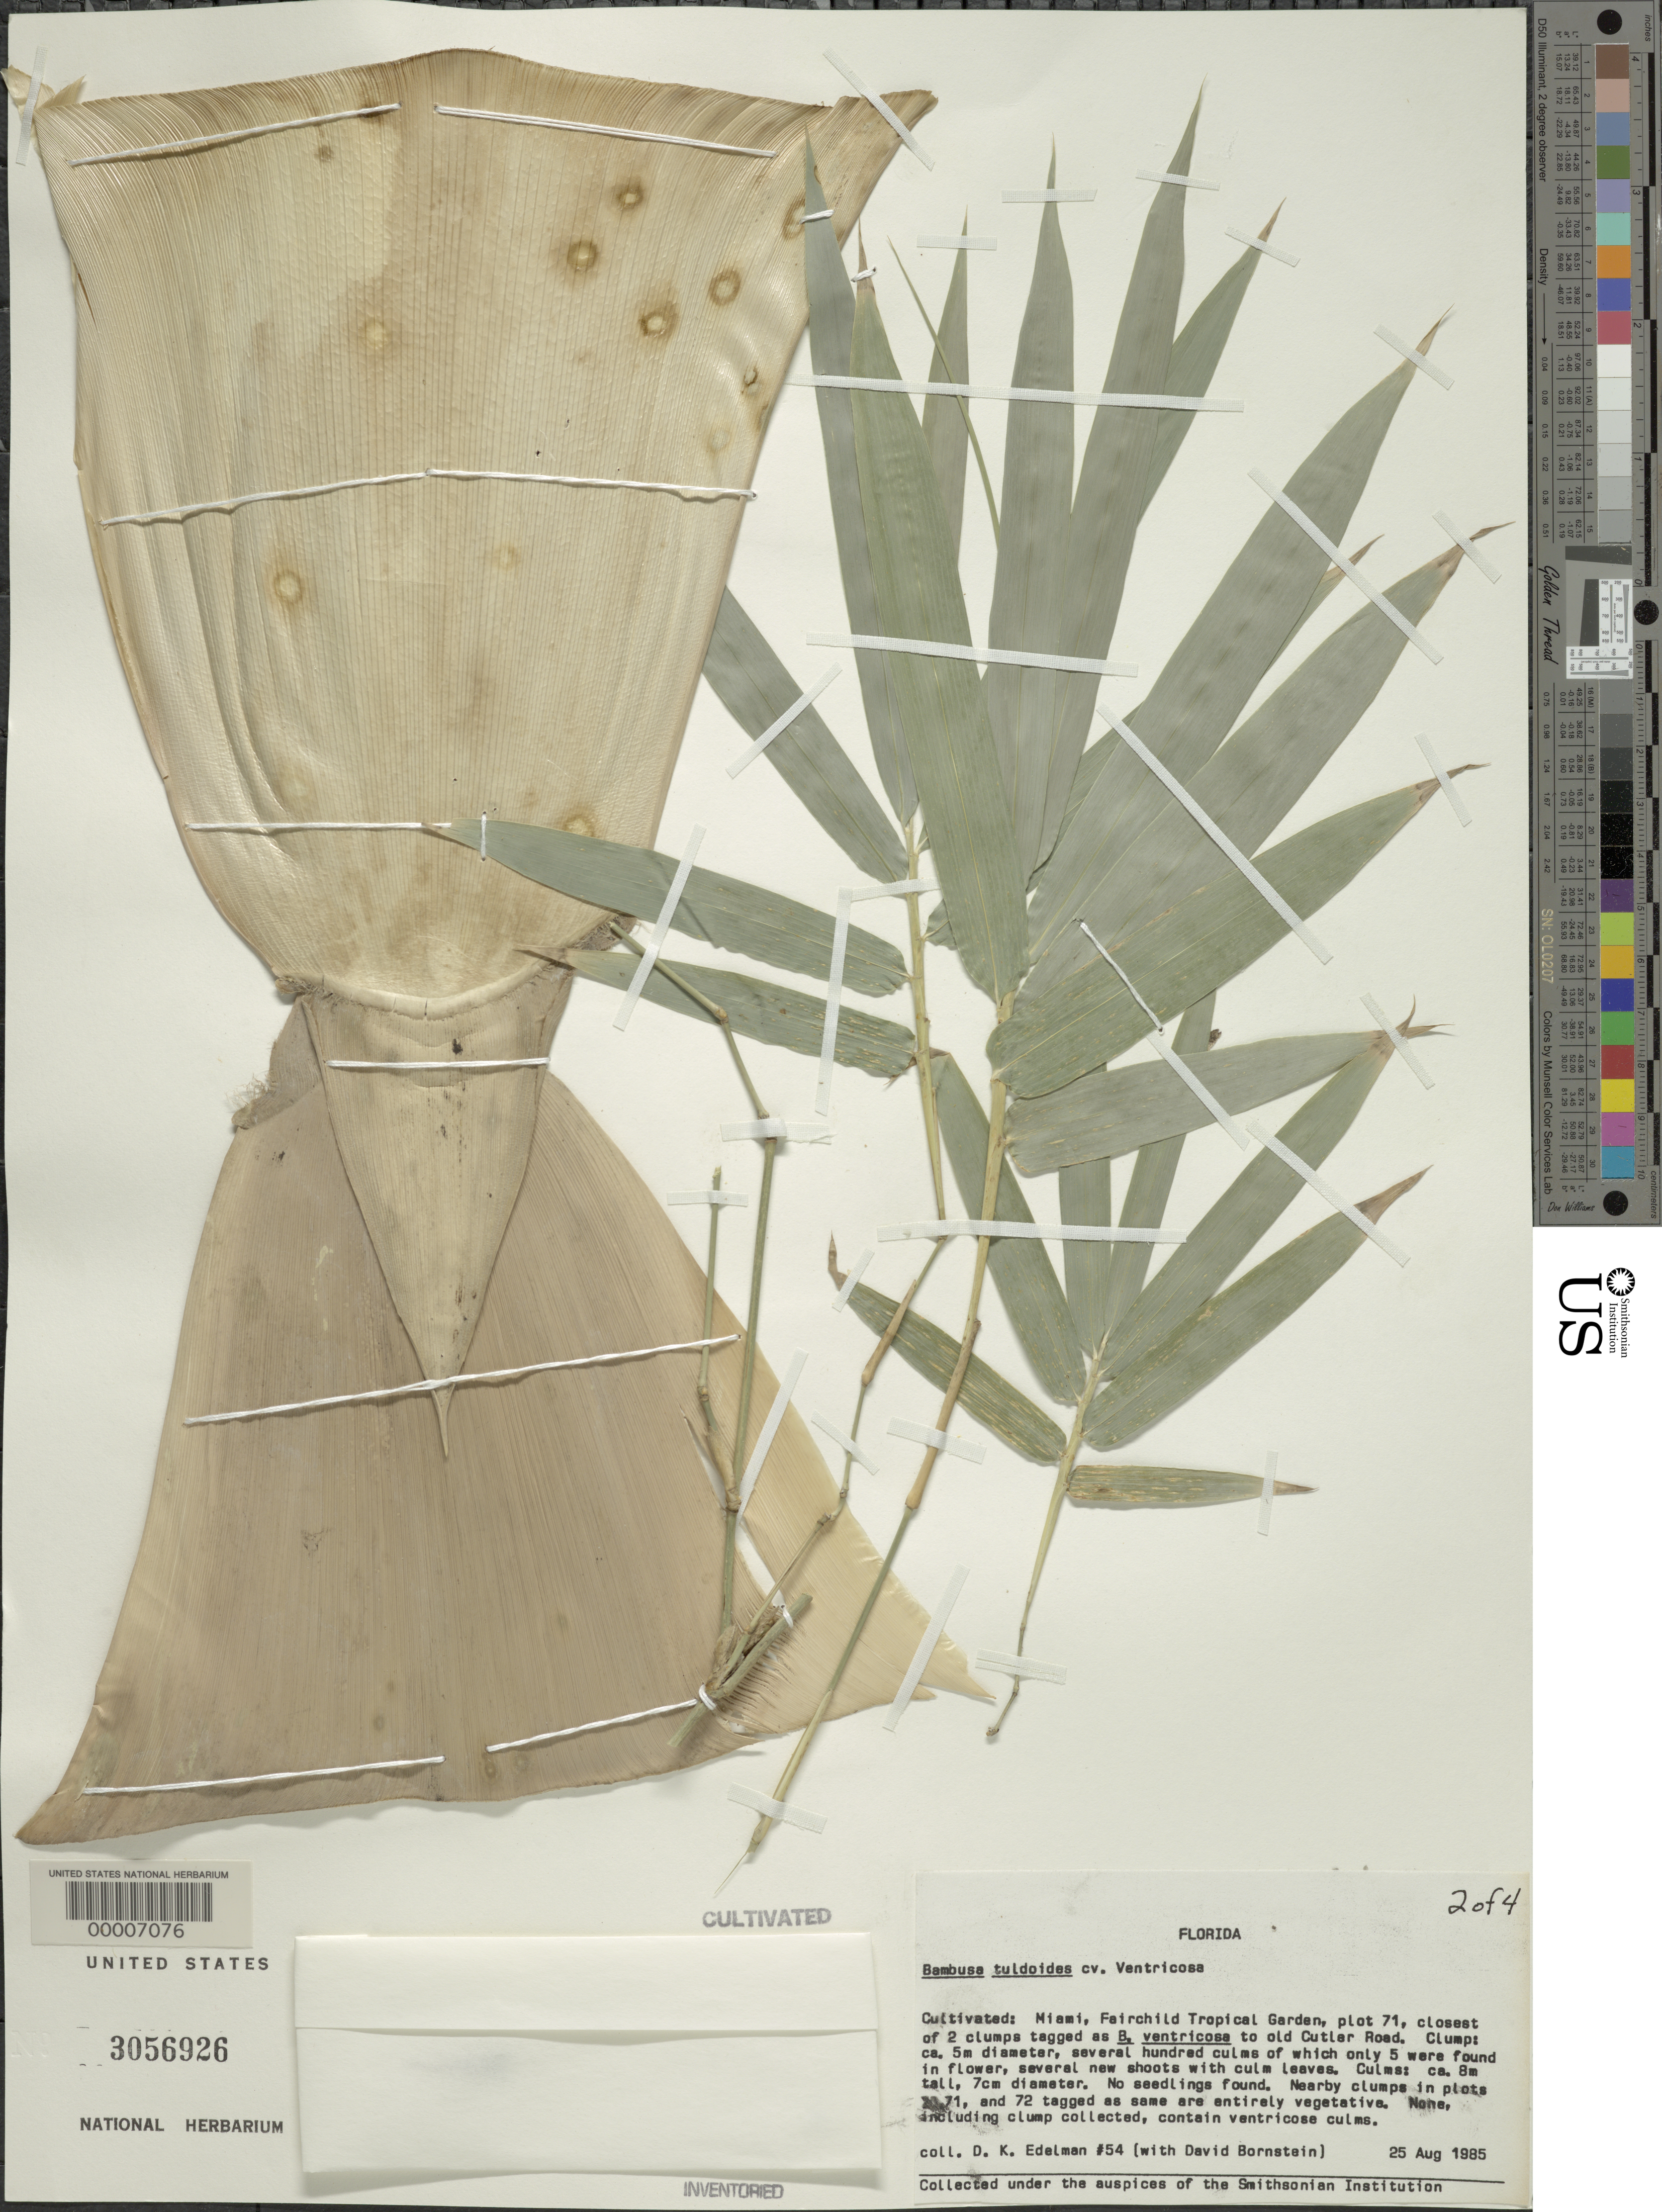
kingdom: Plantae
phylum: Tracheophyta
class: Liliopsida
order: Poales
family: Poaceae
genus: Bambusa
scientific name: Bambusa tuldoides var. ventricosa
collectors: D. Edelman & D. Bornstein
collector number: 54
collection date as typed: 25 Aug 1985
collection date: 1985-08-25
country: United States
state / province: Florida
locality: Miami, fairchild tropical garden, plot 71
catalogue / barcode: US 3056926